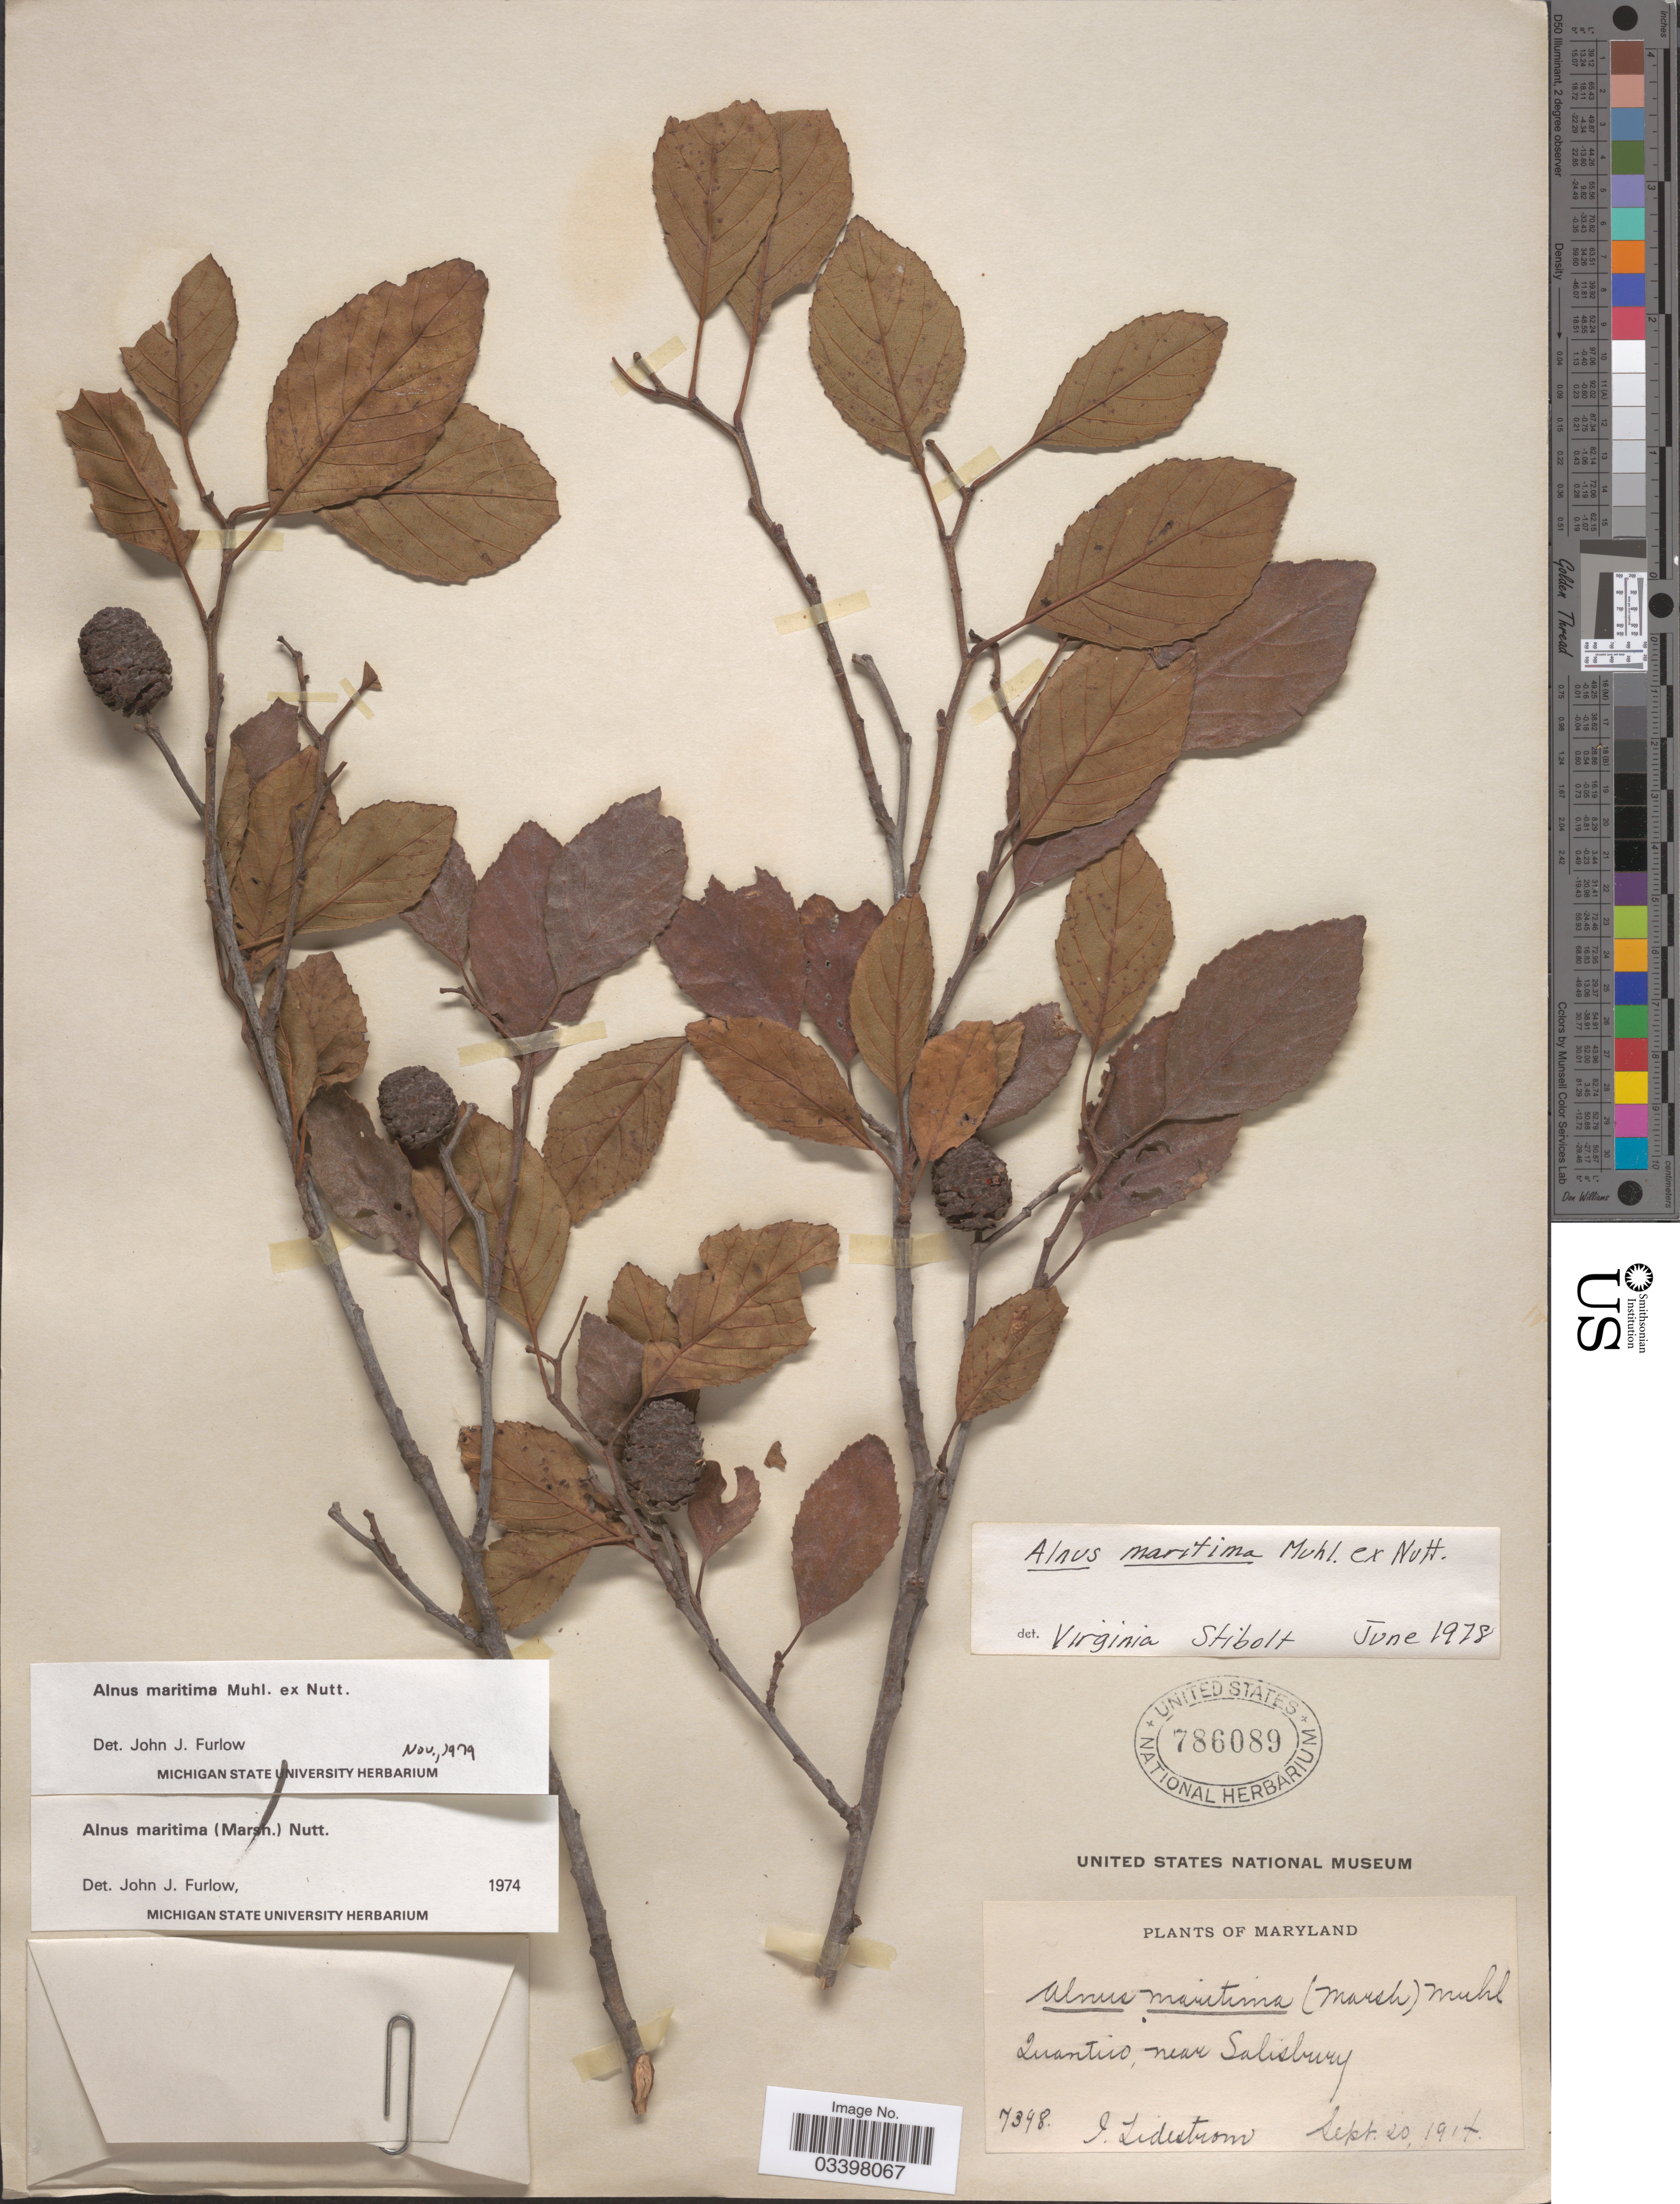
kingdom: Plantae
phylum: Tracheophyta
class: Magnoliopsida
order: Fagales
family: Betulaceae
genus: Alnus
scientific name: Alnus maritima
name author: (Marshall) Muhl. ex Nutt.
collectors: I. F. Tidestrom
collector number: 7398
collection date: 1914-09-20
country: United States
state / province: Maryland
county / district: Wicomico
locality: Quantico, near Salisbury.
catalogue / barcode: US 786089